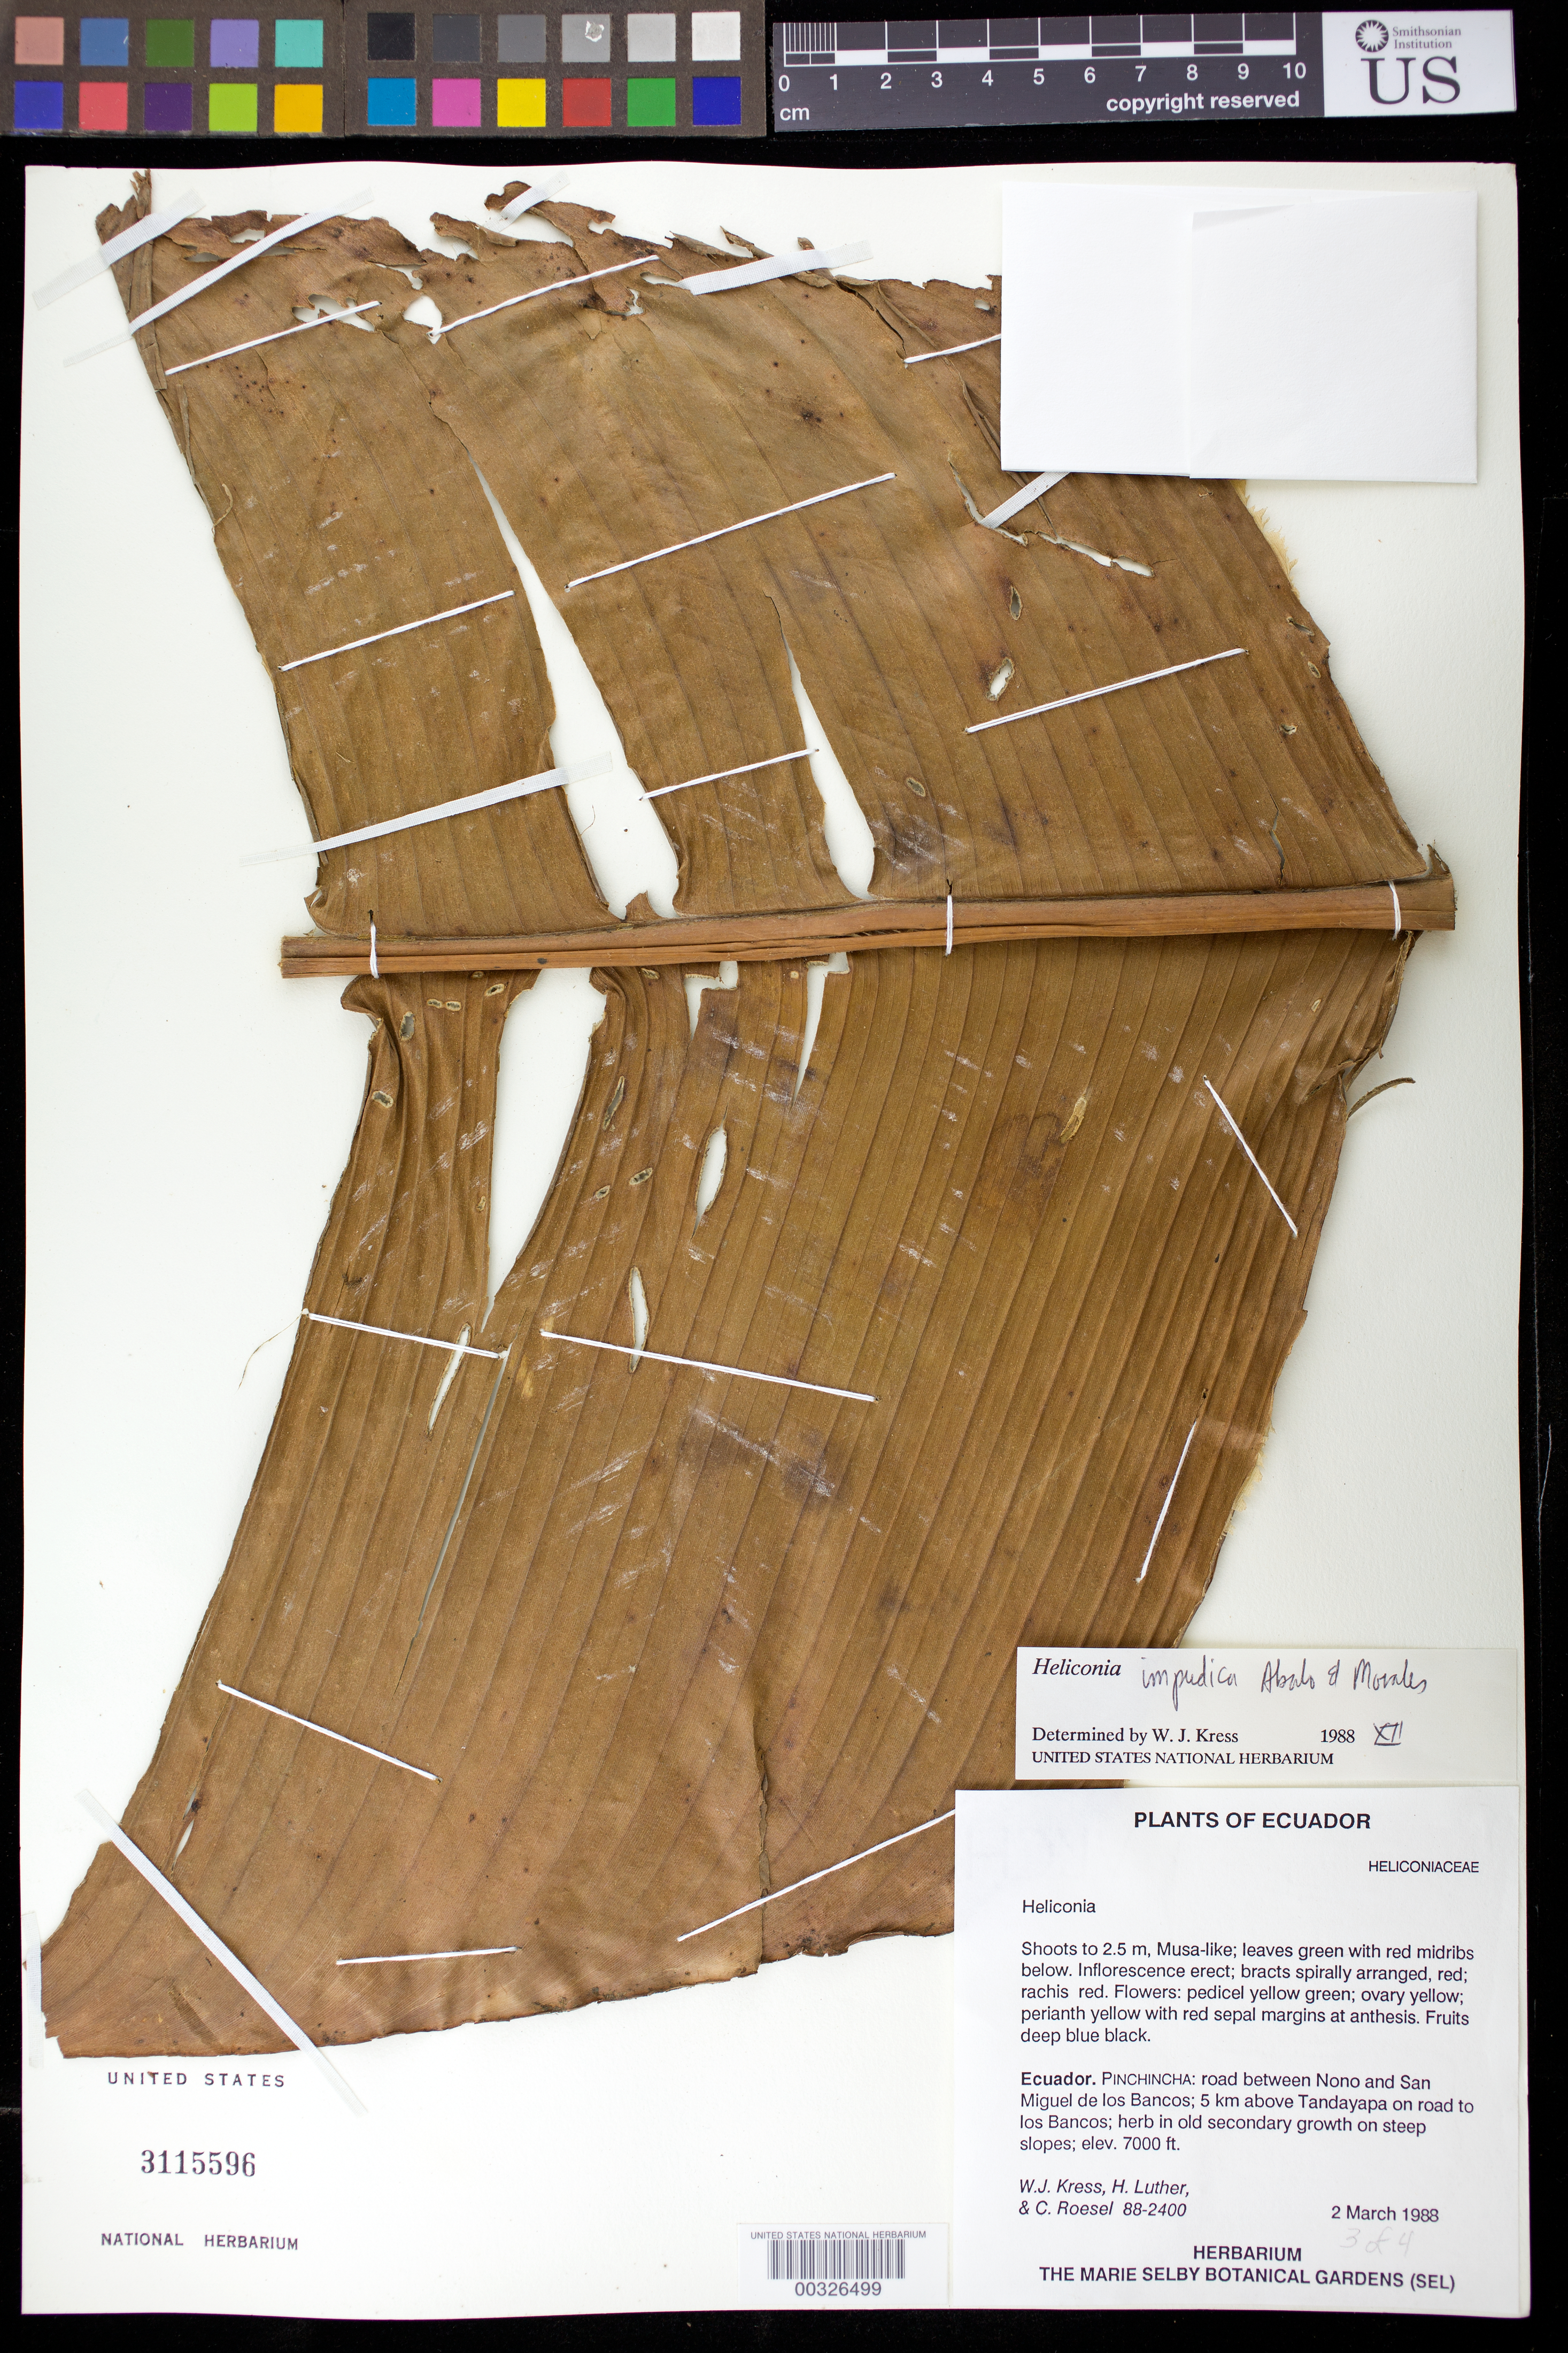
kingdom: Plantae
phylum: Tracheophyta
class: Liliopsida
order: Zingiberales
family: Heliconiaceae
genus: Heliconia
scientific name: Heliconia impudica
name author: Abalo & Morales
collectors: W. J. Kress, Harry E. Luther & C. S. Roesel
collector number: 88-2400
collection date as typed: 02 Mar 1988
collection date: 1988-03-02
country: Ecuador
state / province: Pichincha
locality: Road between nono and Sal Miguel de los Bancos, 5 km above tandayapa on road to los Bancos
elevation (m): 2134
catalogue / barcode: US 3115596